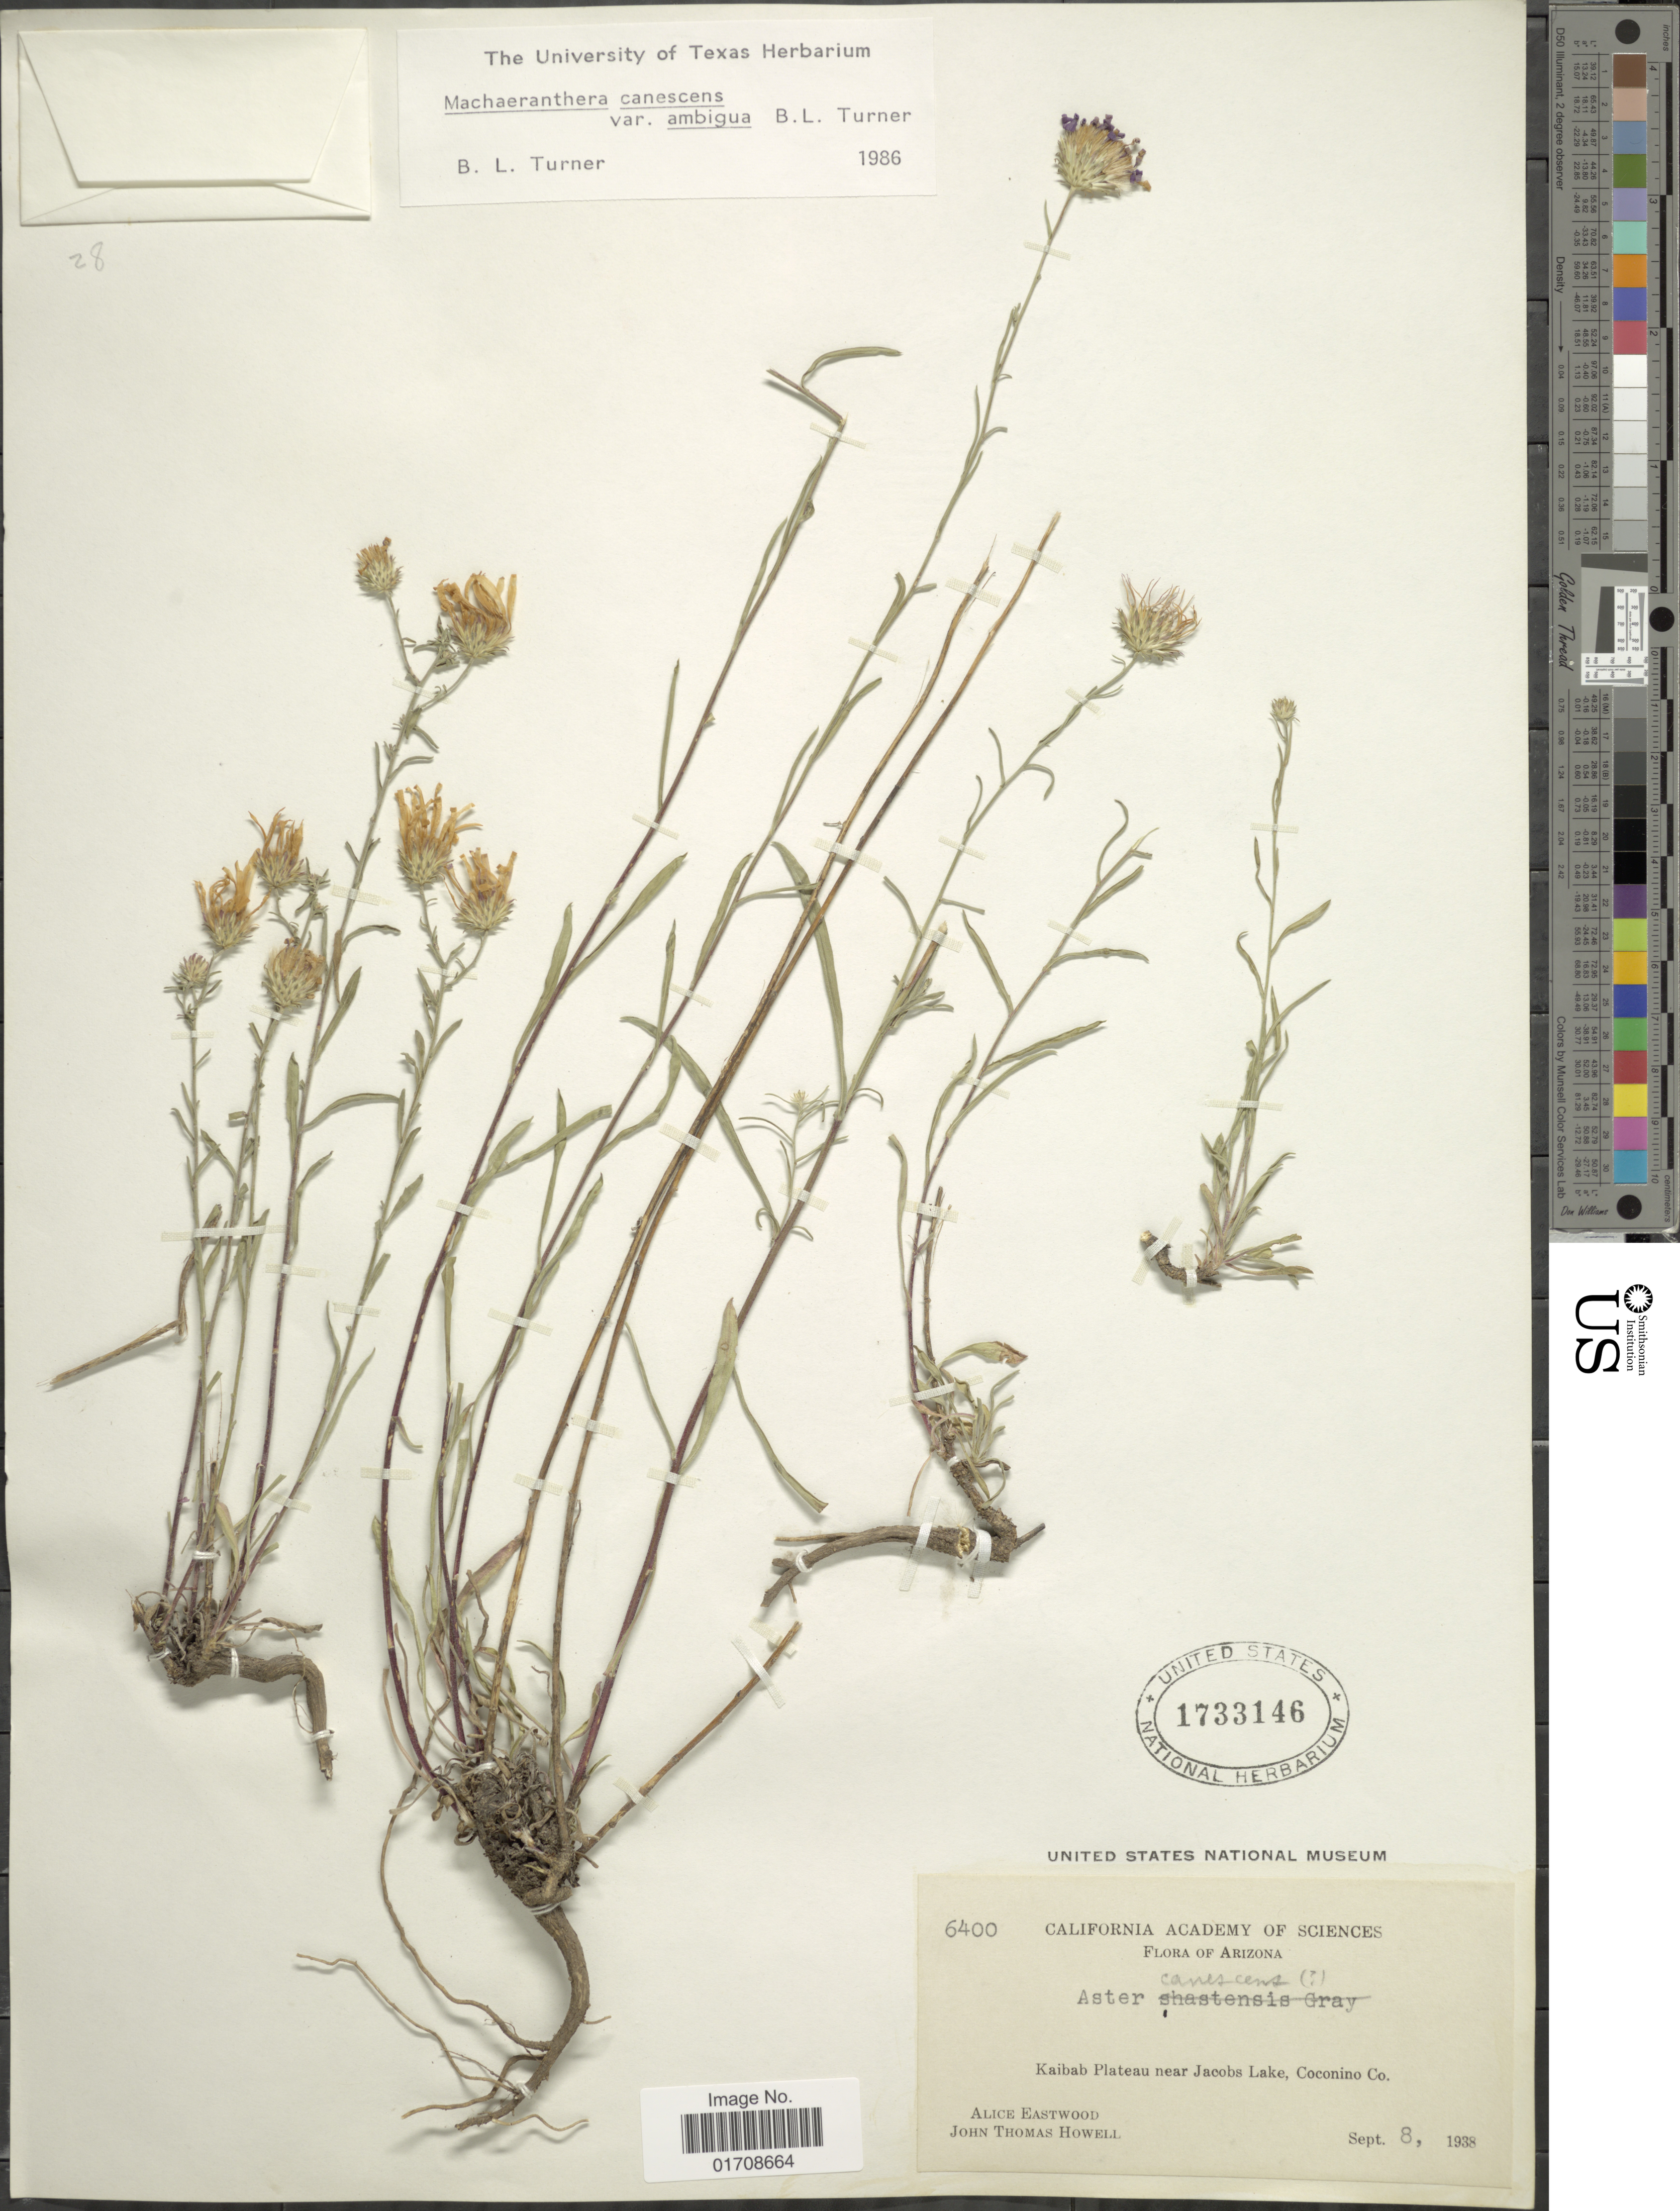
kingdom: Plantae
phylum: Tracheophyta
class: Magnoliopsida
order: Asterales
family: Asteraceae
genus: Machaeranthera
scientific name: Machaeranthera canescens var. ambigua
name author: (B.L. Turner) B.L. Turner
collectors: A. Eastwood & J. T. Howell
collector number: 6400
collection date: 1938-09-08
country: United States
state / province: Arizona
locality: Kaibab Plateau near Jacobs Lake, Coconino Co.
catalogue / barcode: US 1733146